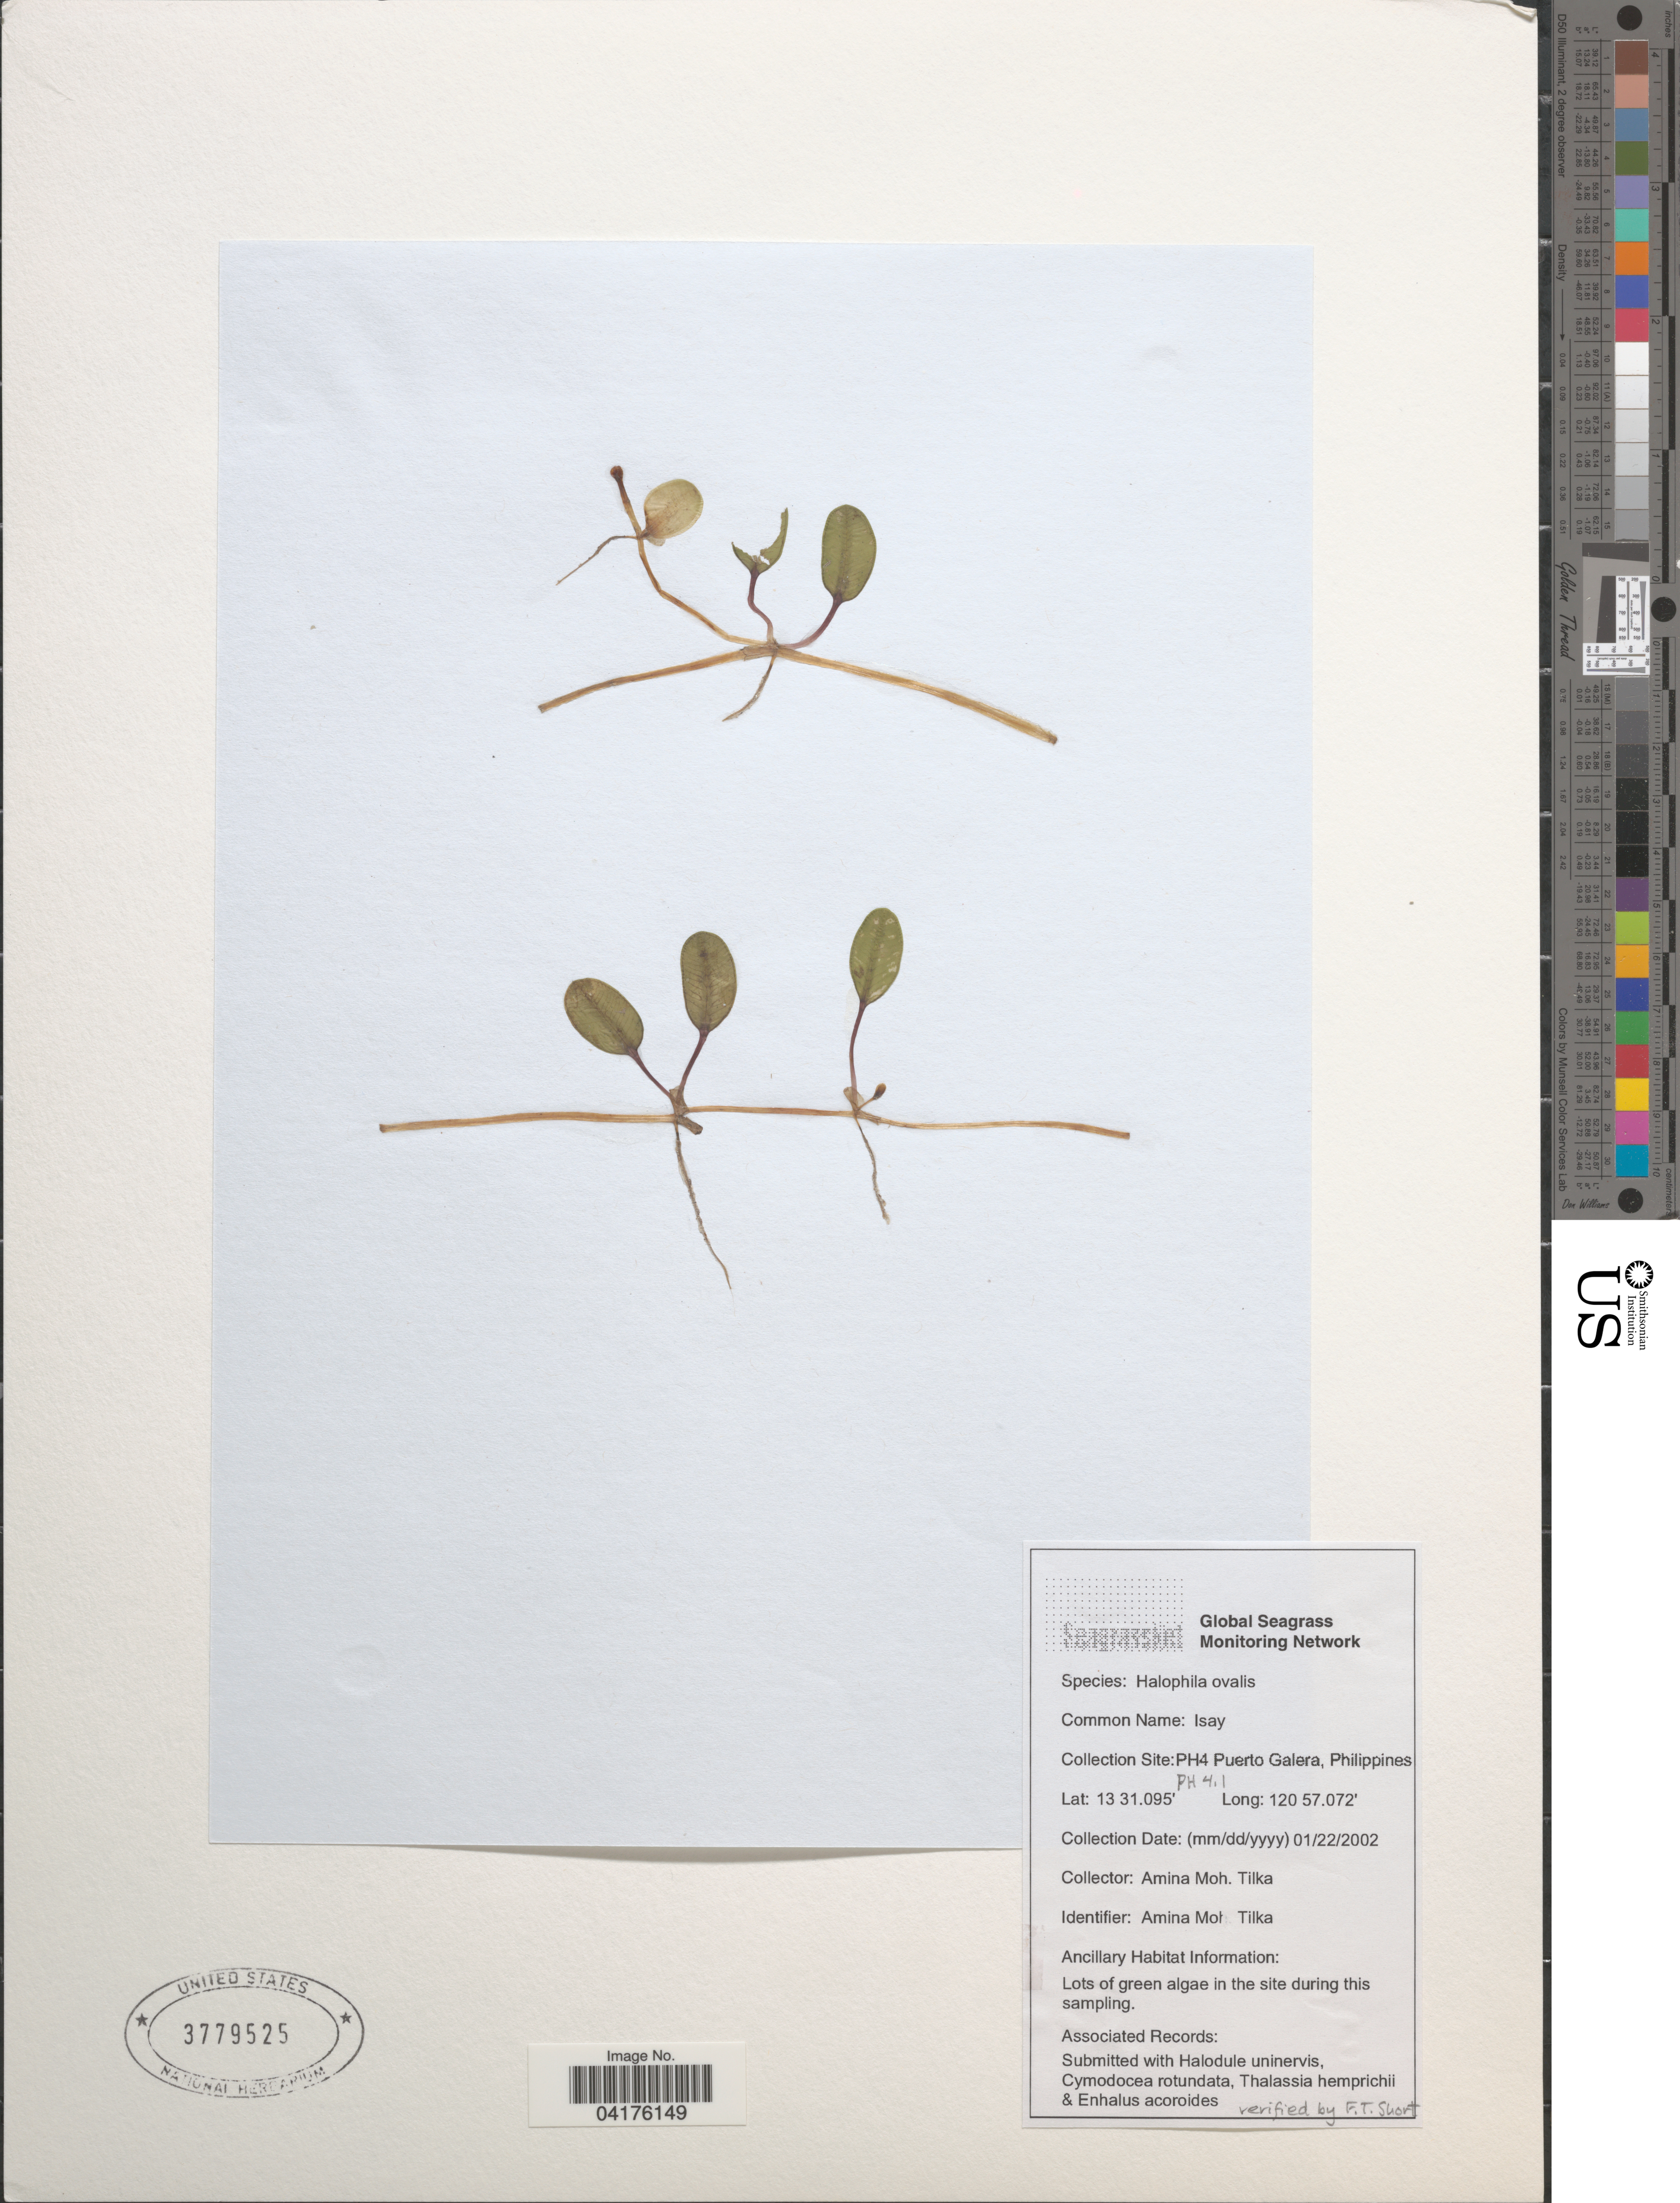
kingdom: Plantae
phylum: Tracheophyta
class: Liliopsida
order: Alismatales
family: Hydrocharitaceae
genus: Halophila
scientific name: Halophila ovalis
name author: (R. Br.) Hook. f.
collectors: A. Tilka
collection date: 2002-01-22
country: Philippines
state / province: Mimaropa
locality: PH4 Puerto Galera. PH 4.1.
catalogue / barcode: US 3779525